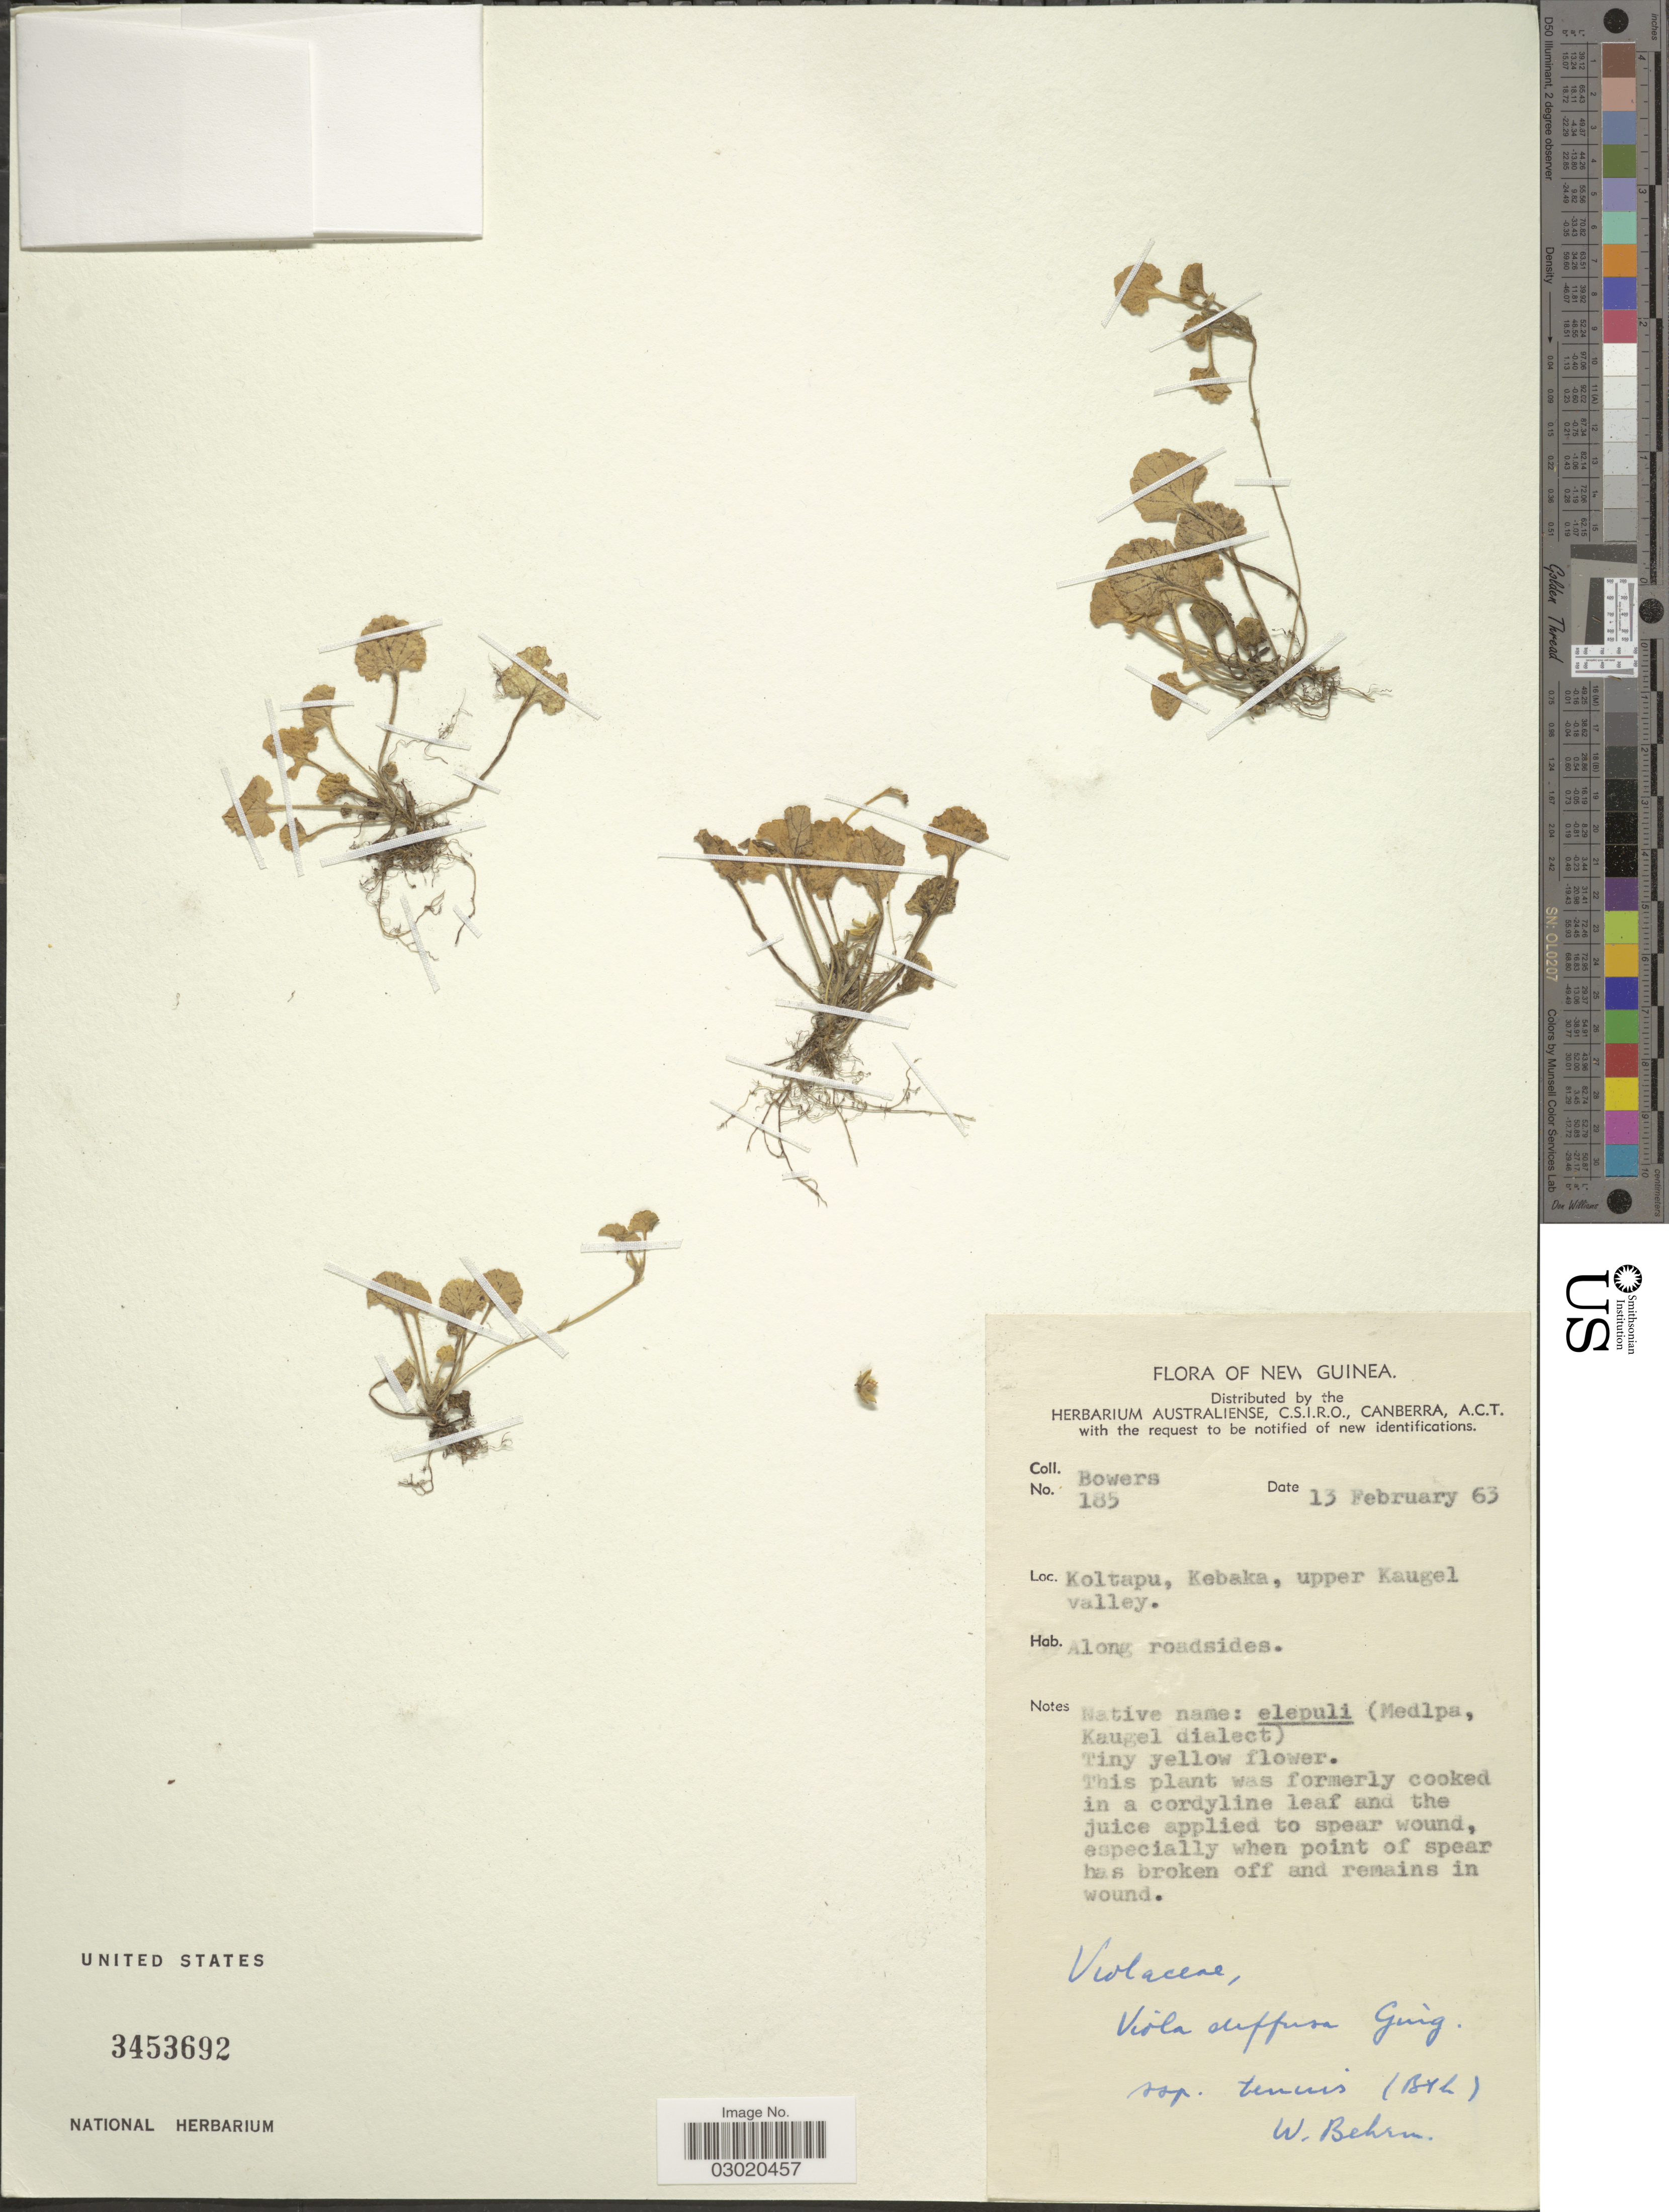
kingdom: Plantae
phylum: Tracheophyta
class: Magnoliopsida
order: Malpighiales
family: Violaceae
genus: Viola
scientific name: Viola diffusa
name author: Ging.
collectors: -. Bowers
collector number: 185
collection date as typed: Transcribed d/m/y: 13/2/63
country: Papua New Guinea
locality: New Guinea. Koltapu, Kebaka, upper Kaugel valley.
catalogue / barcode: US 3453692